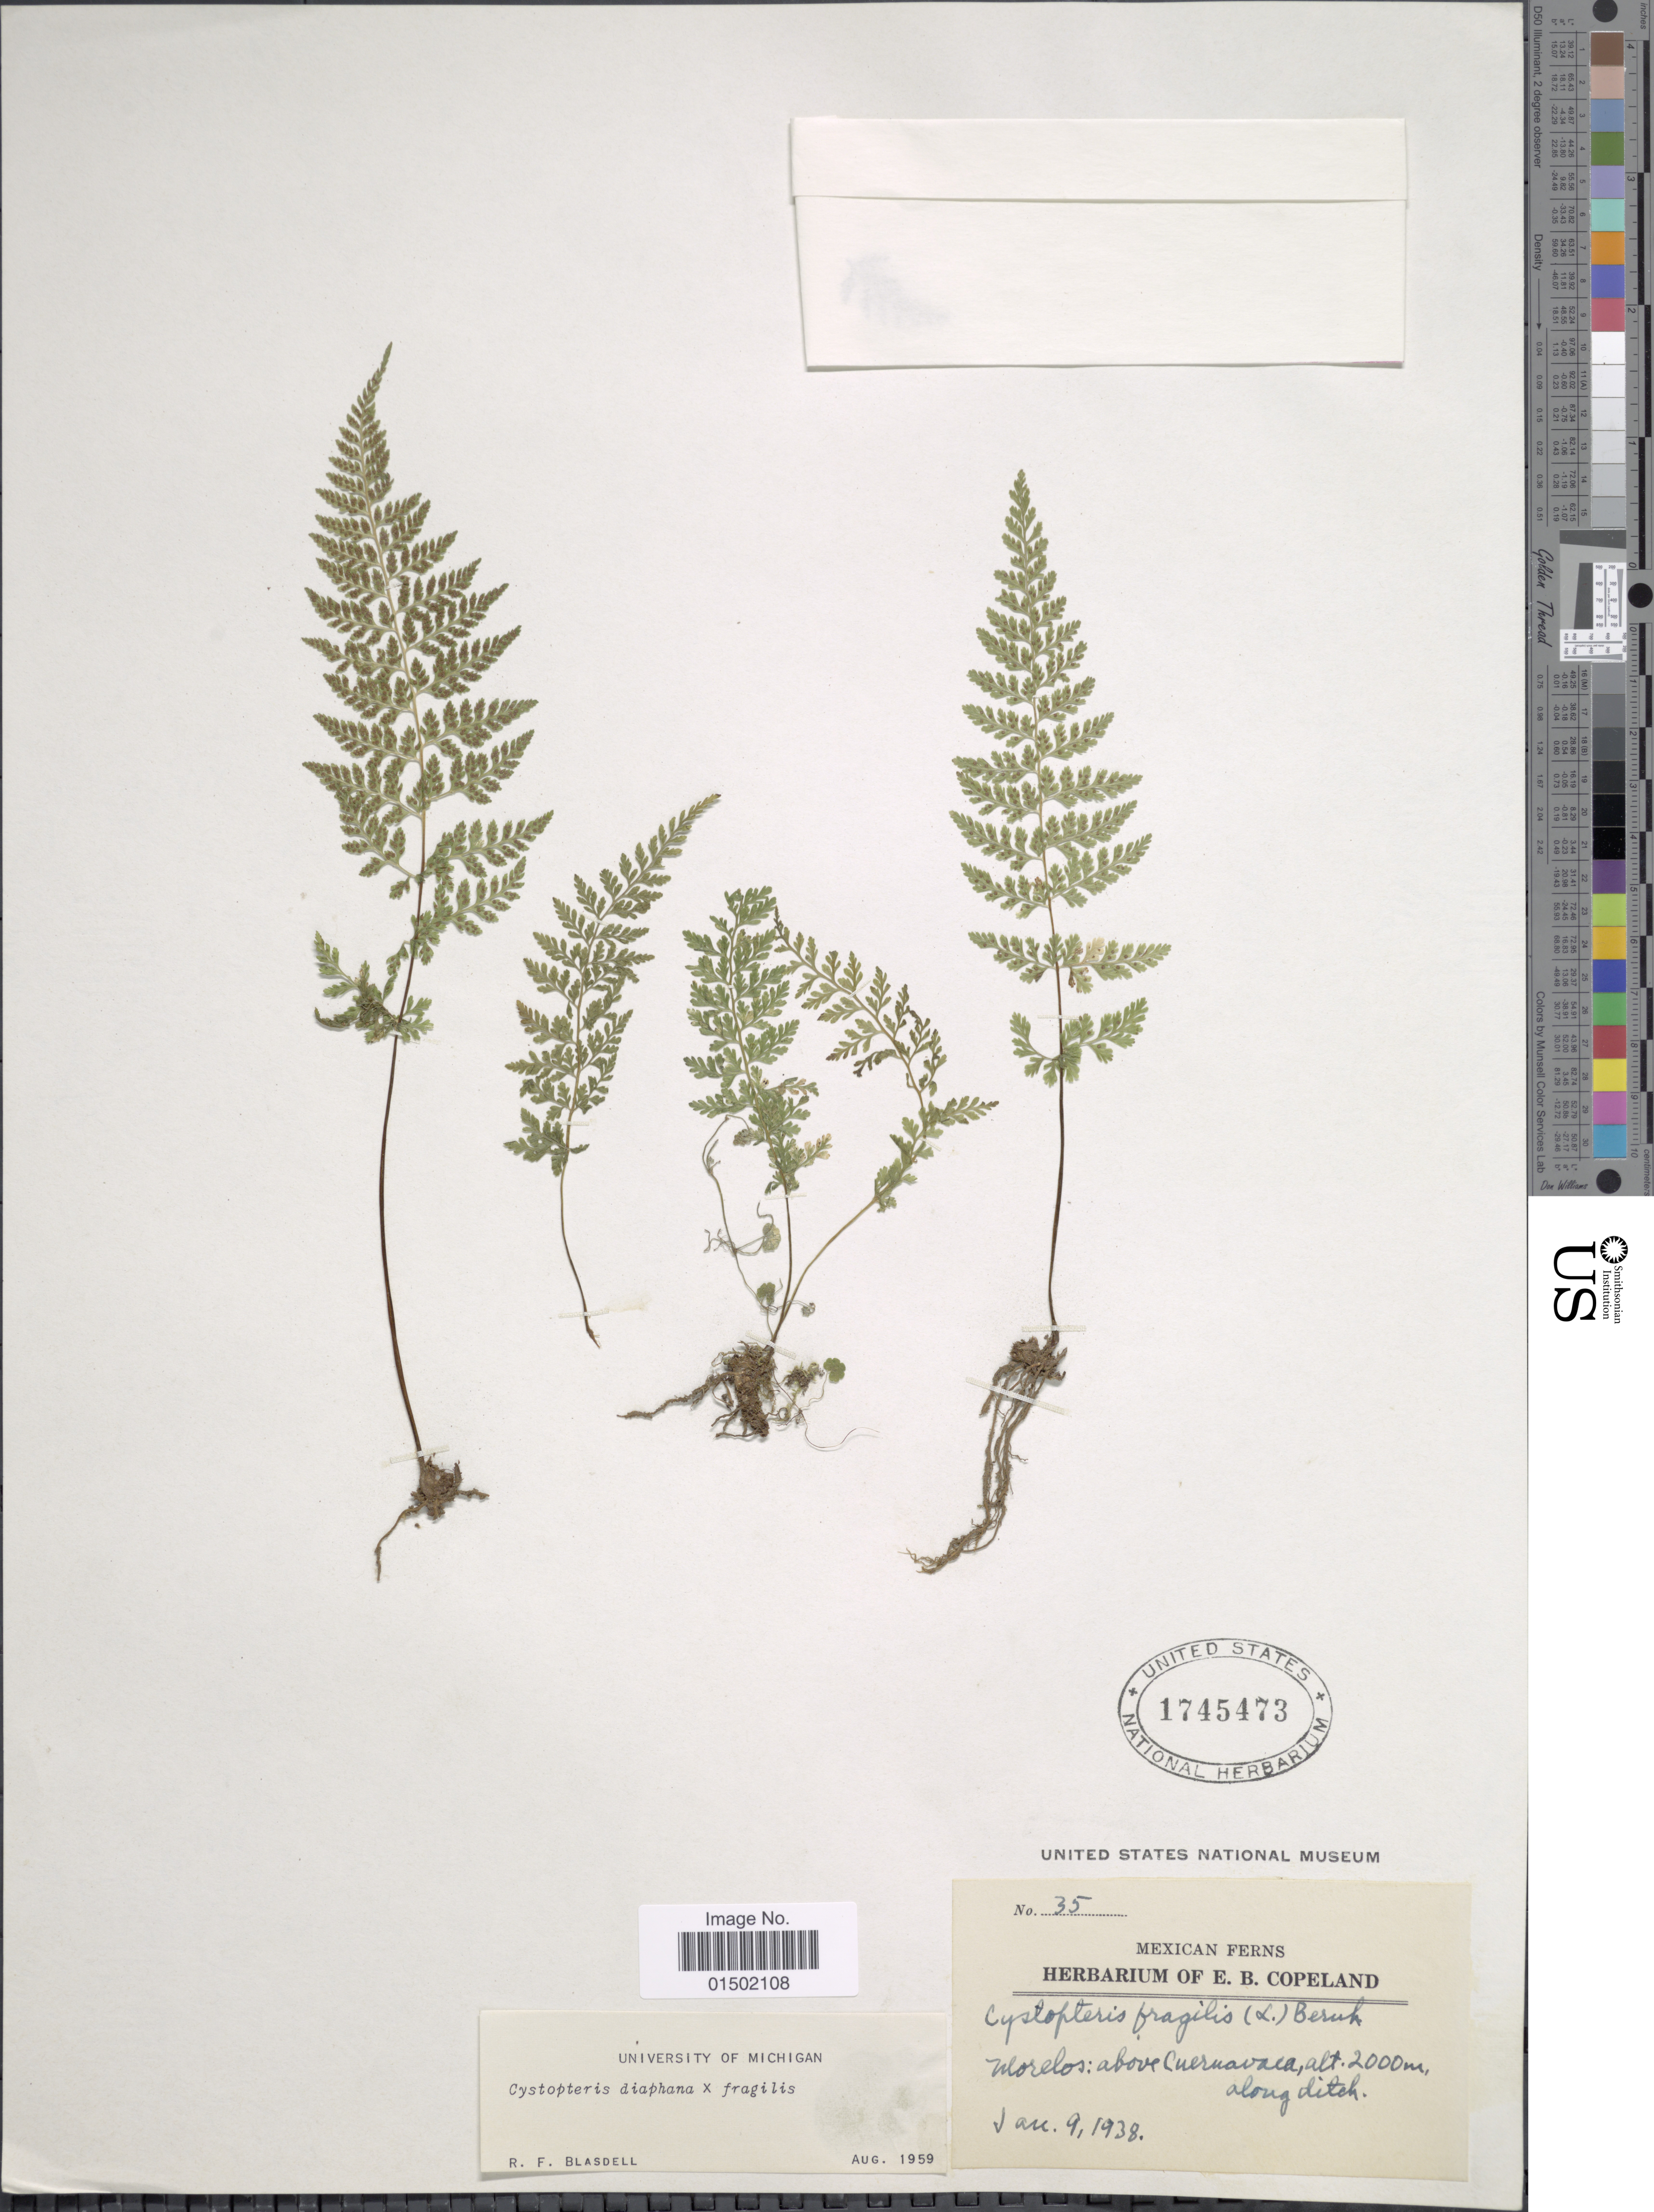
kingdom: Plantae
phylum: Tracheophyta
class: Polypodiopsida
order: Polypodiales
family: Cystopteridaceae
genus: Cystopteris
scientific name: Cystopteris diaphana x C. fragilis (L.) Bernh.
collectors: ex herb. E. B. Copeland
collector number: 35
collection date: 1938-01-09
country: Mexico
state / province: Morelos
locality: Mexican Ferns. Above Cueruavaca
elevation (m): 2000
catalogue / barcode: US 1745473